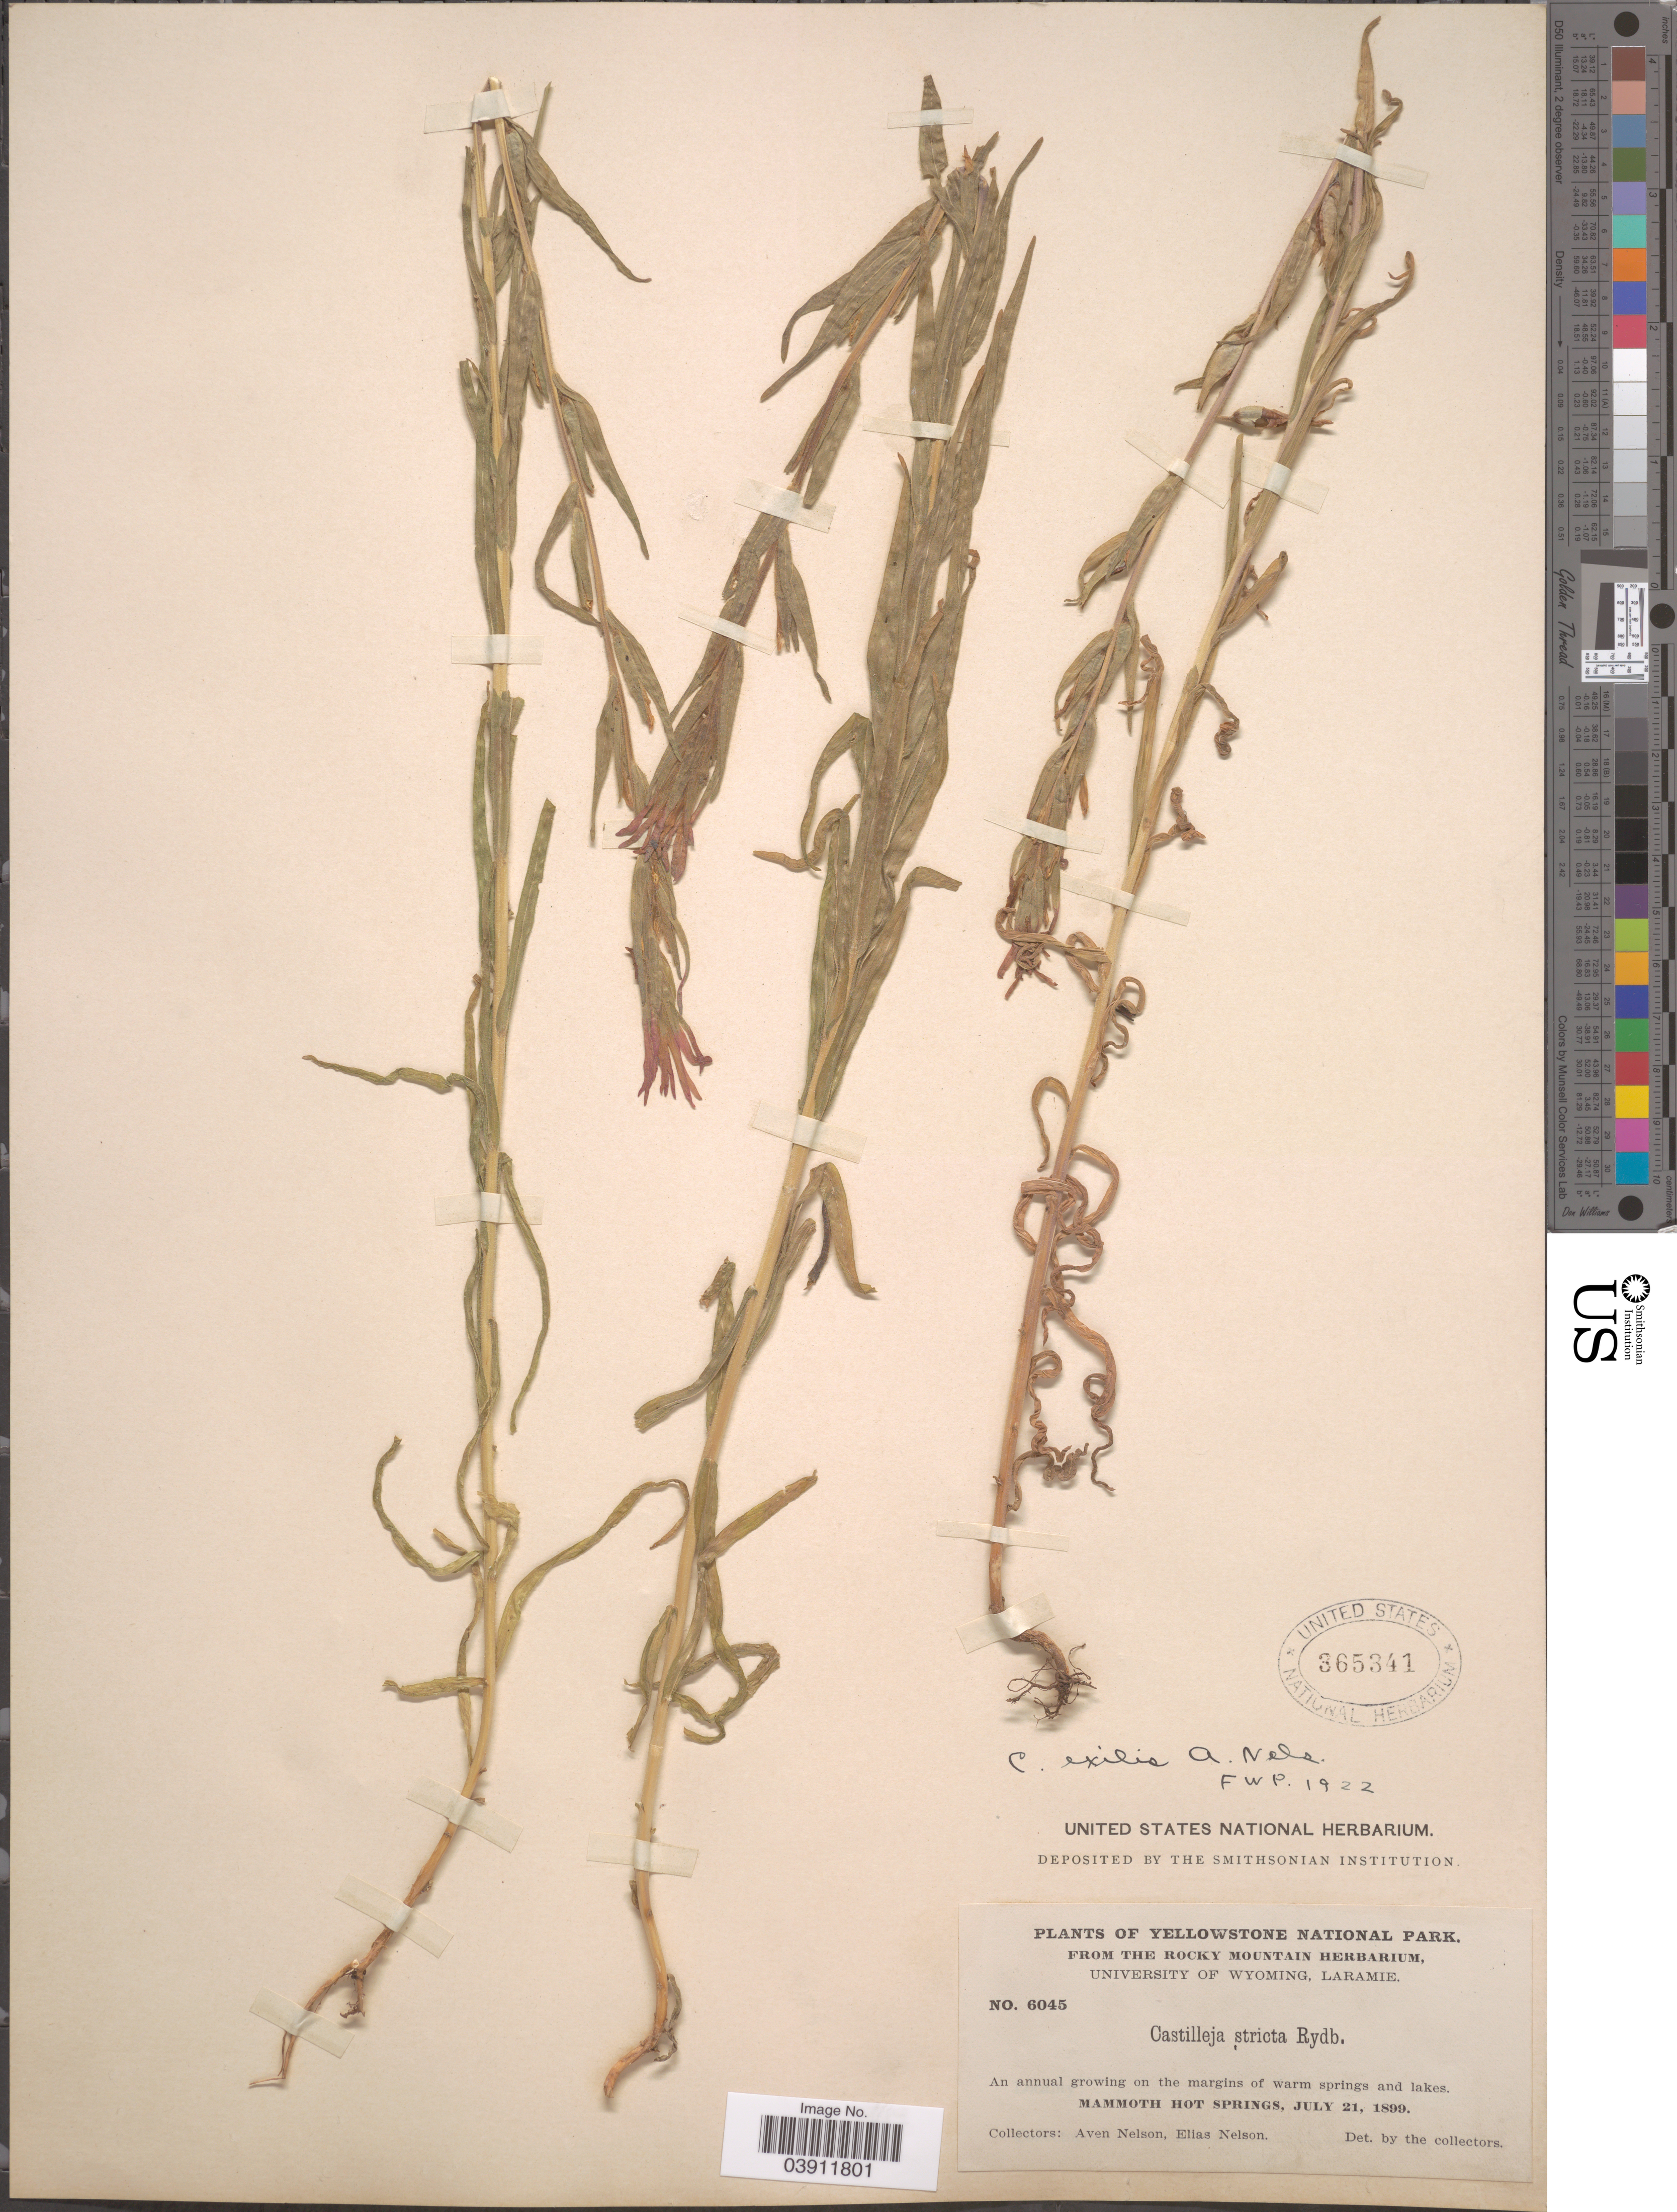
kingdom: Plantae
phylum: Tracheophyta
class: Magnoliopsida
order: Lamiales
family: Orobanchaceae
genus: Castilleja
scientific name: Castilleja exilis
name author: A. Nelson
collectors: A. Nelson & E. Nelson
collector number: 6045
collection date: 1899-07-21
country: United States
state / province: Wyoming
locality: Yellowstone National Park. Mammoth Hot Springs.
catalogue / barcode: US 365341